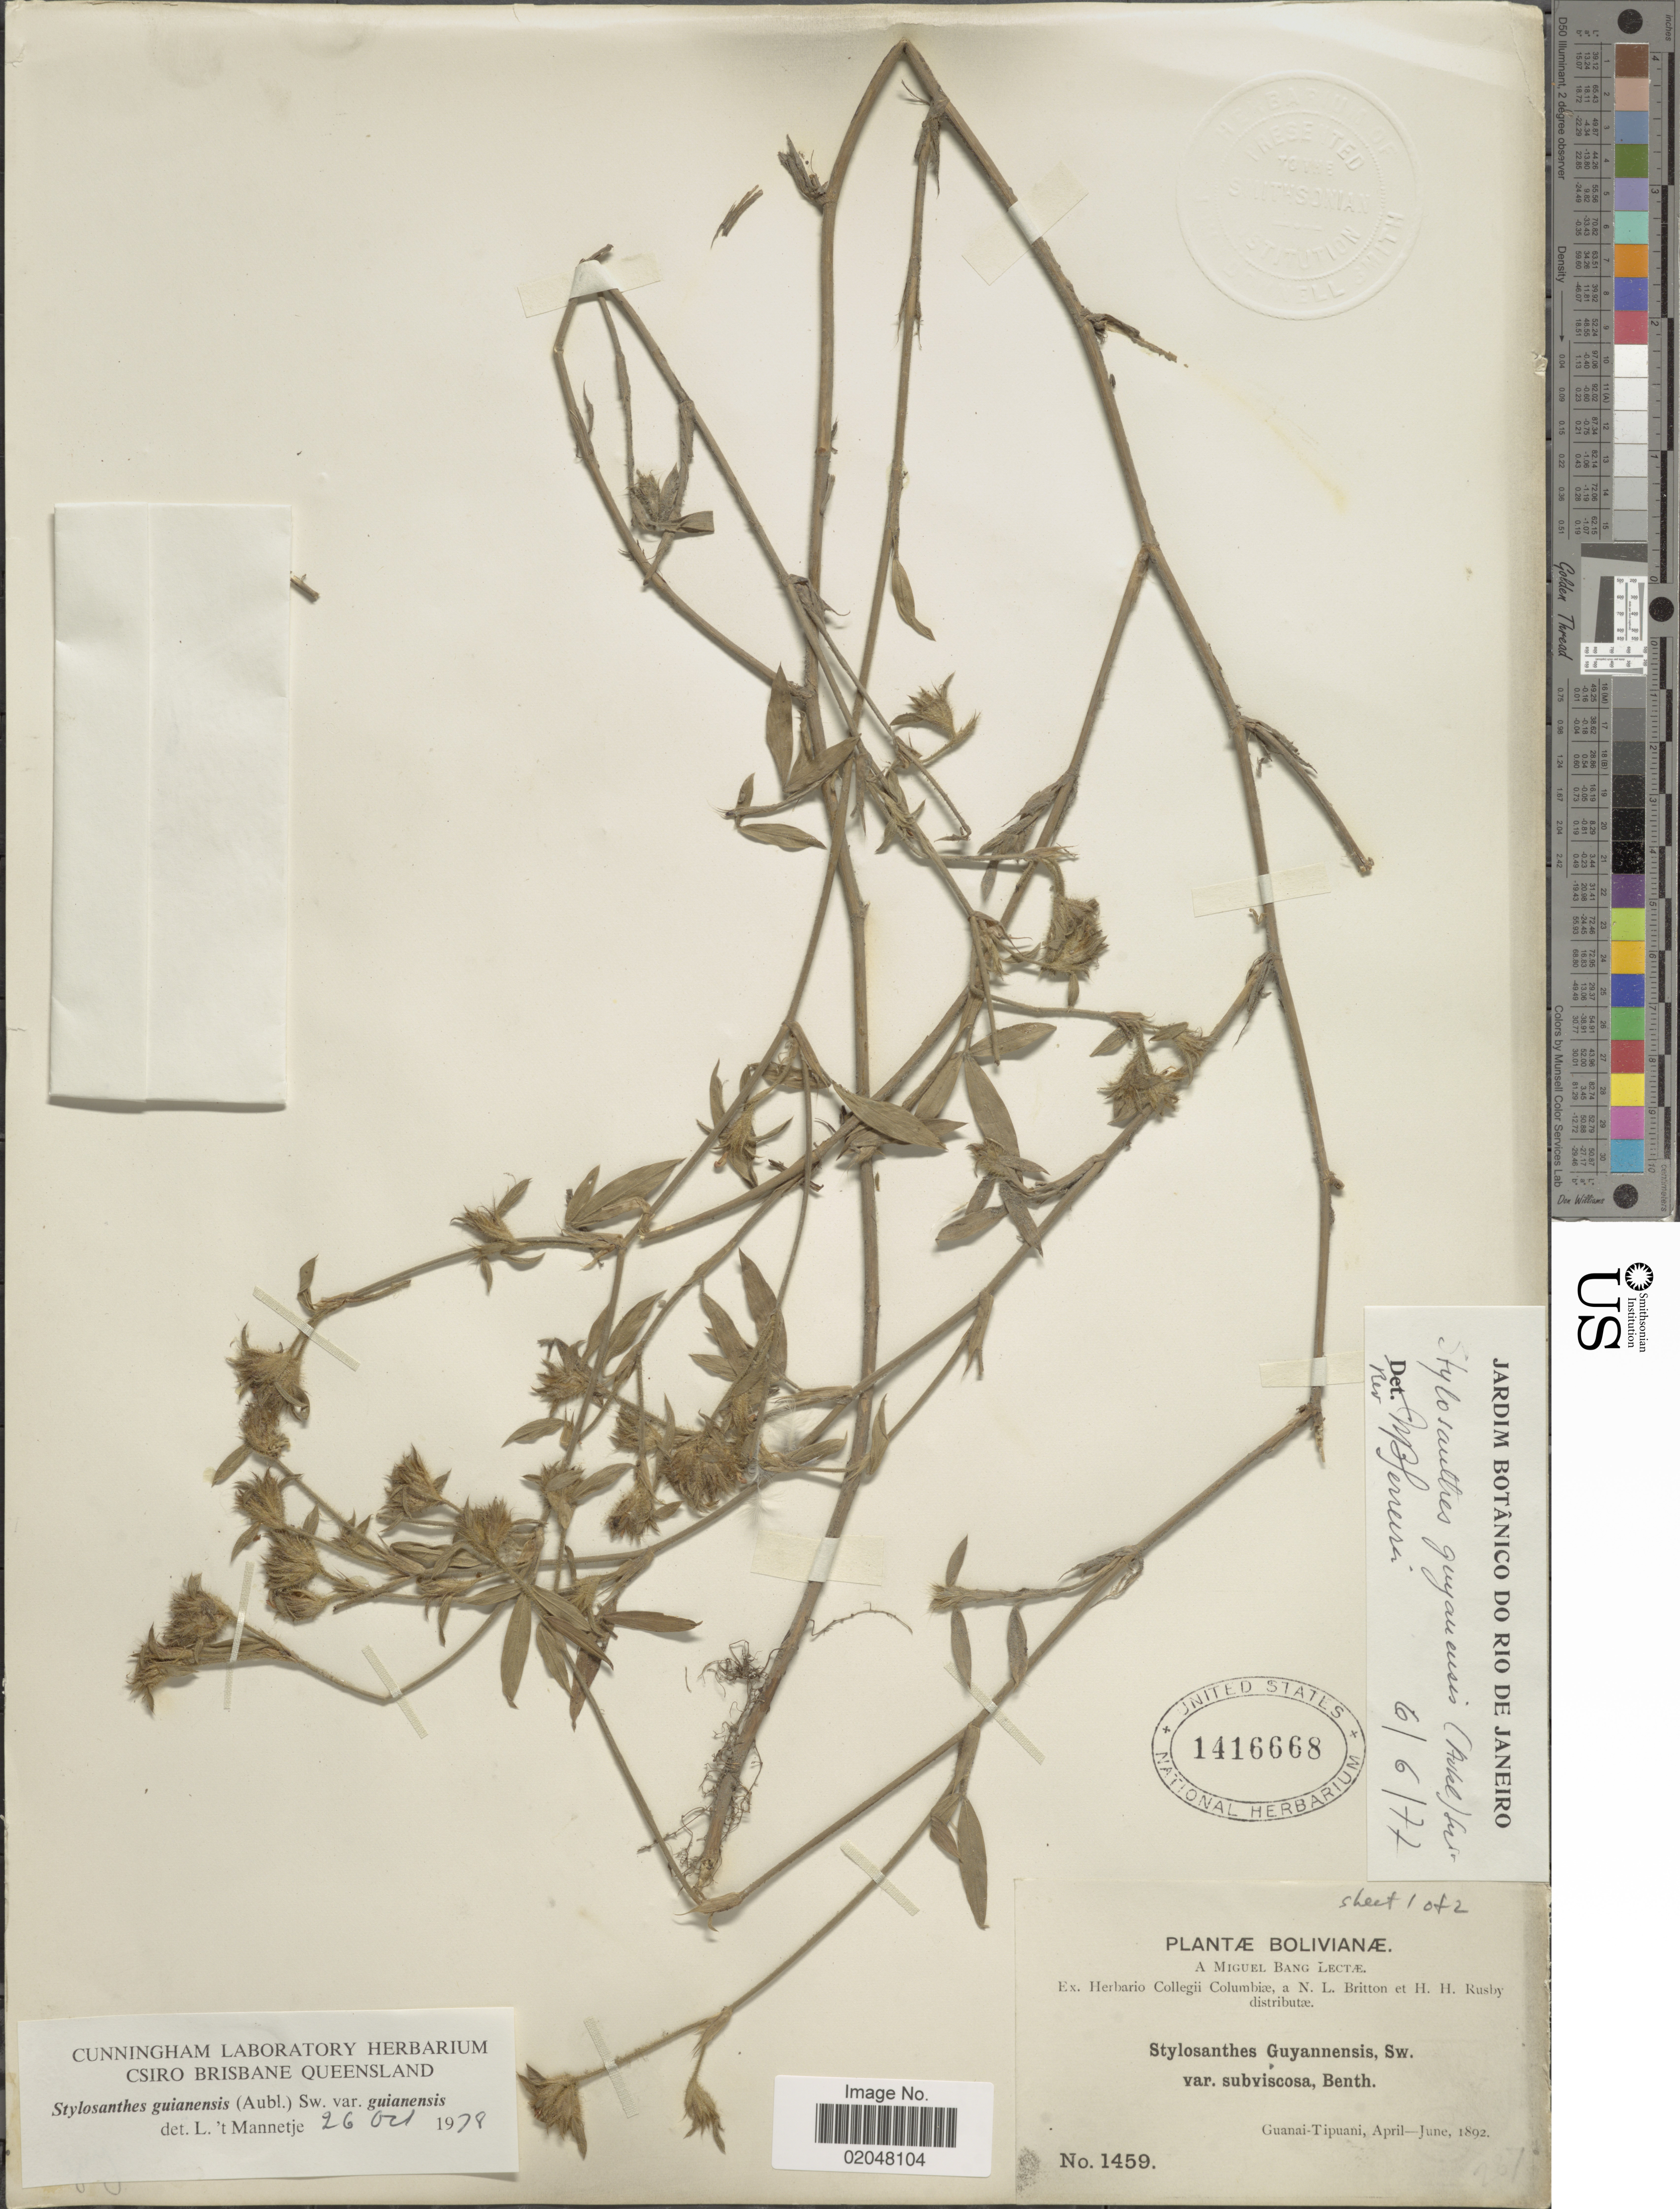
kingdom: Plantae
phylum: Tracheophyta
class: Magnoliopsida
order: Fabales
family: Fabaceae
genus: Stylosanthes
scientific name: Stylosanthes guianensis var. guianensis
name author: (Aubl.) Sw.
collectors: M. Bang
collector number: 1459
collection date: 1892-04/1892-06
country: Bolivia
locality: Guanai-Tipuani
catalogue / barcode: US 1416668